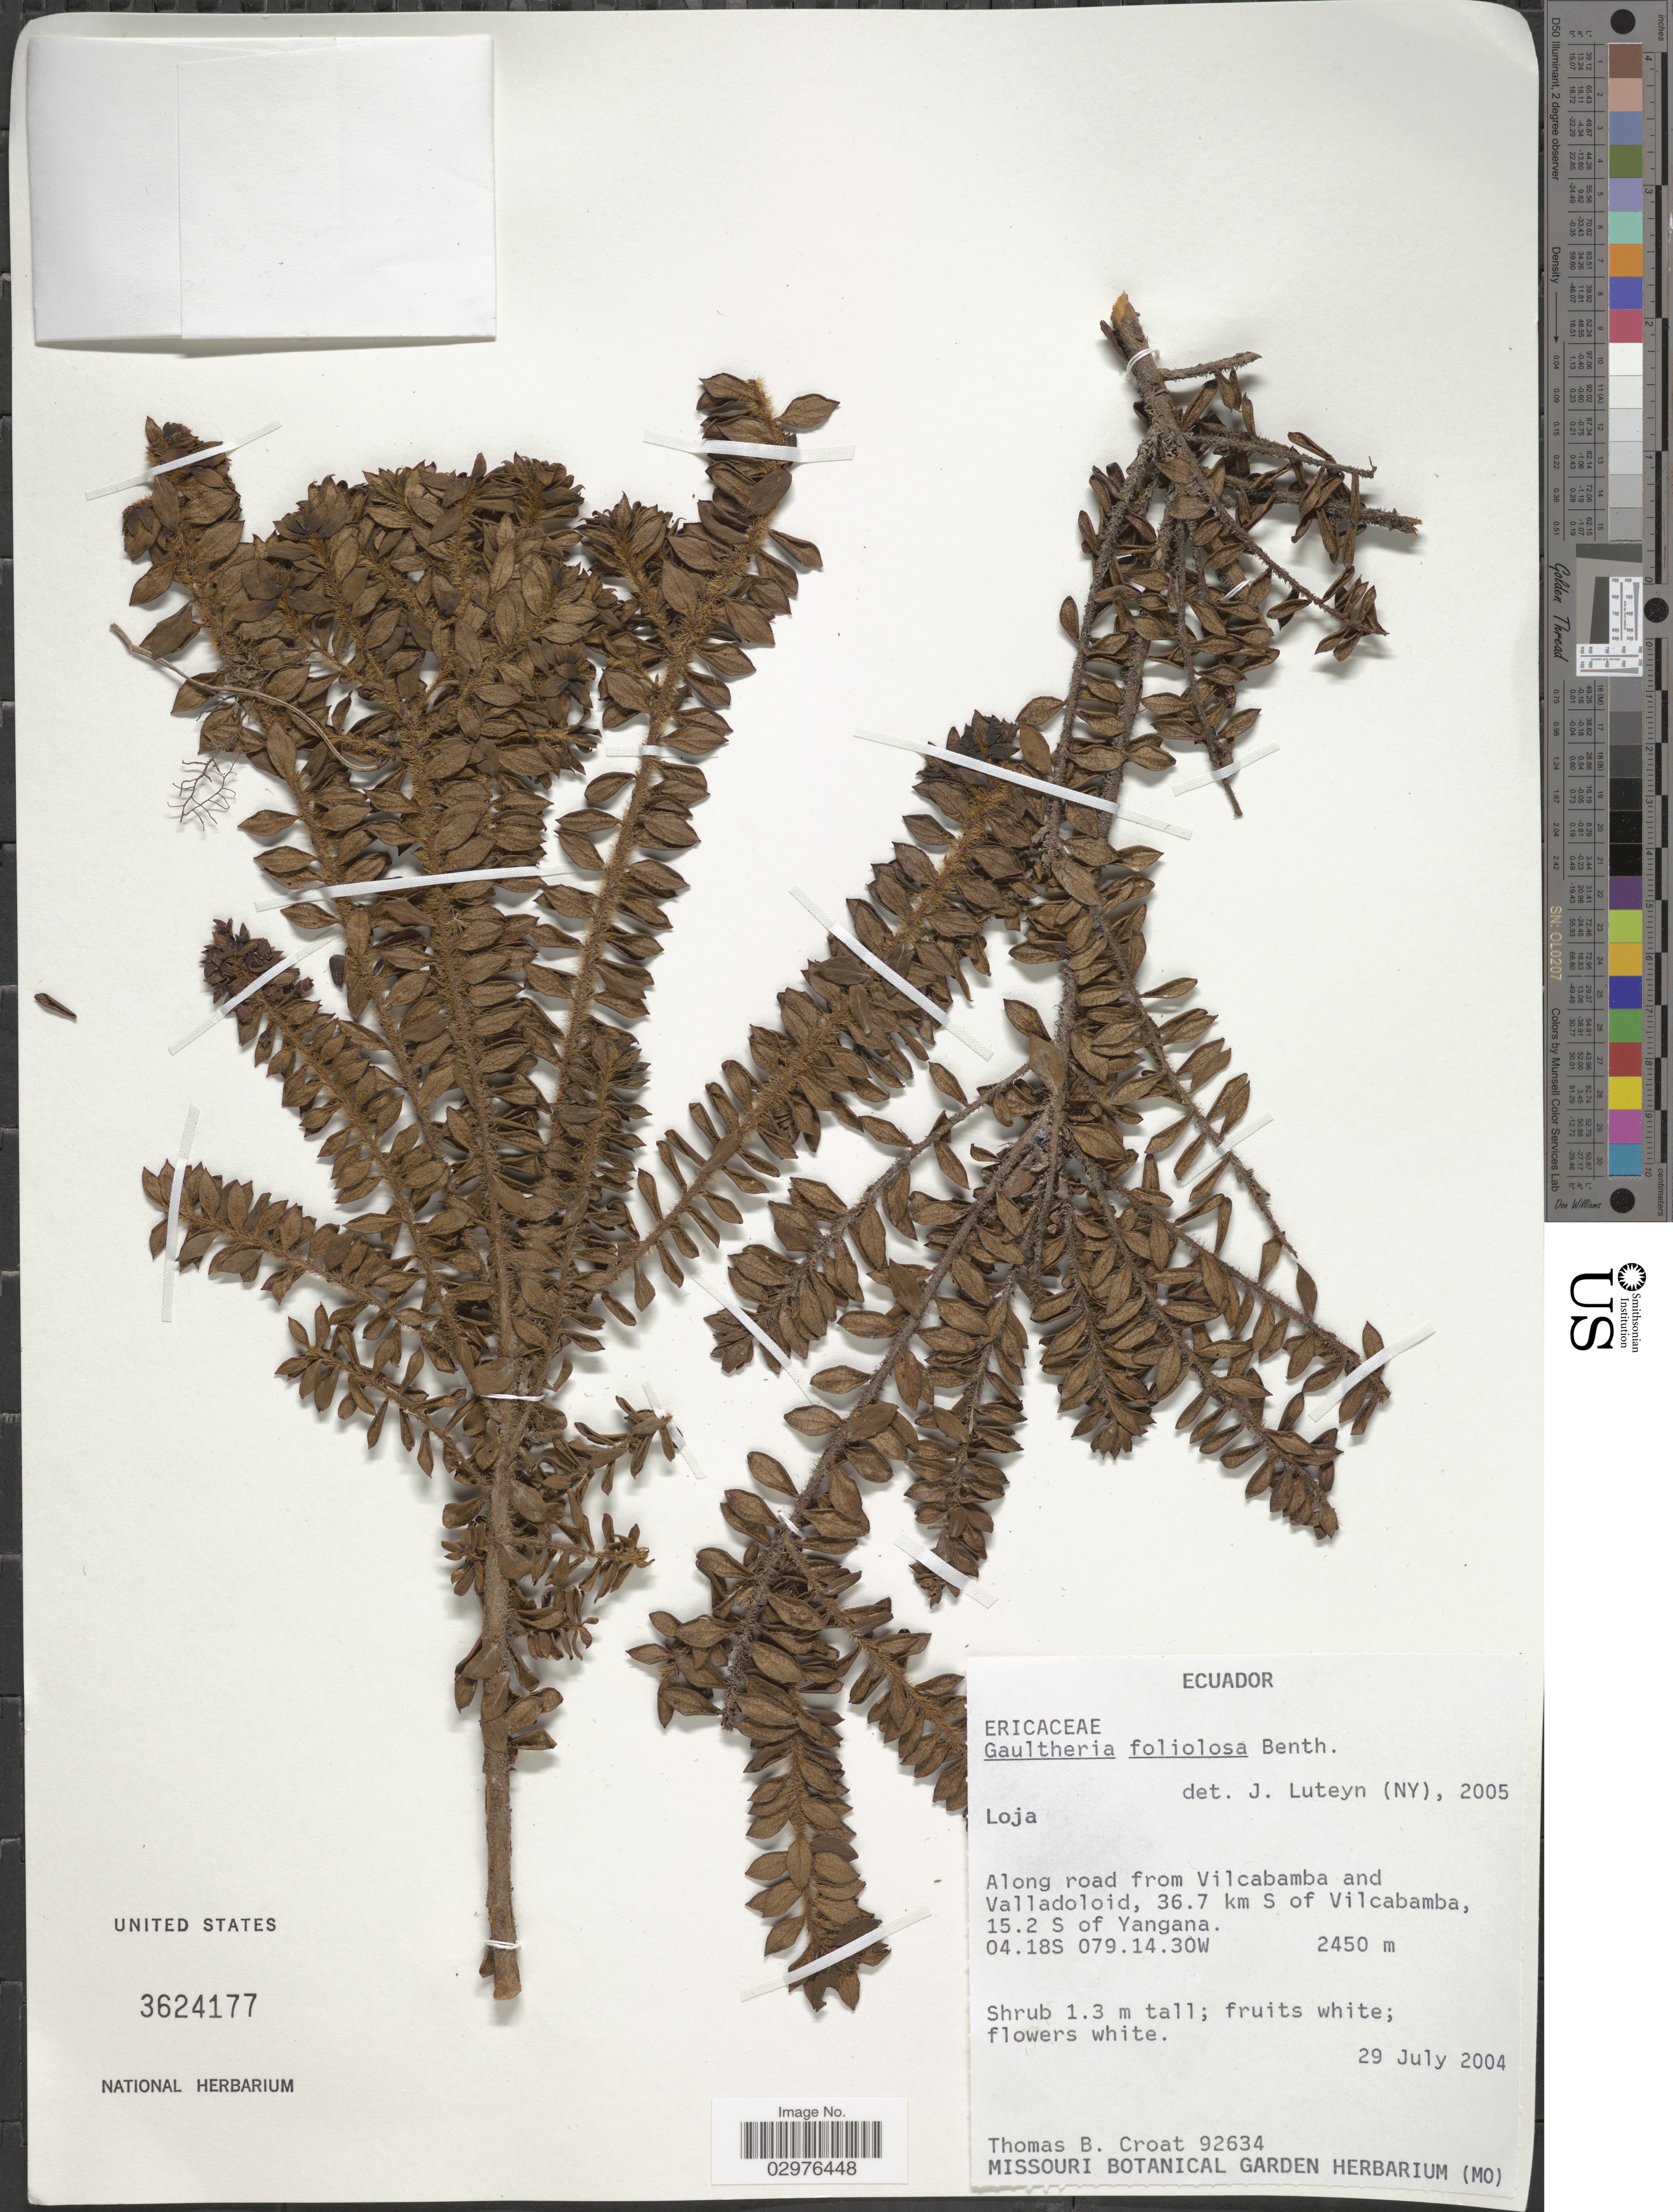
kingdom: Plantae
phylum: Tracheophyta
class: Magnoliopsida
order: Ericales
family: Ericaceae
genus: Gaultheria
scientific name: Gaultheria foliolosa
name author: Benth.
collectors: T. B. Croat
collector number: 92634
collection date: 2004-07-29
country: Ecuador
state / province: Loja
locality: Along road from Vilcabamba and Valladoloid, 36.7 km S of Vilcabamba, 15.2 S of Yangana.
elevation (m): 2450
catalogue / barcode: US 3624177